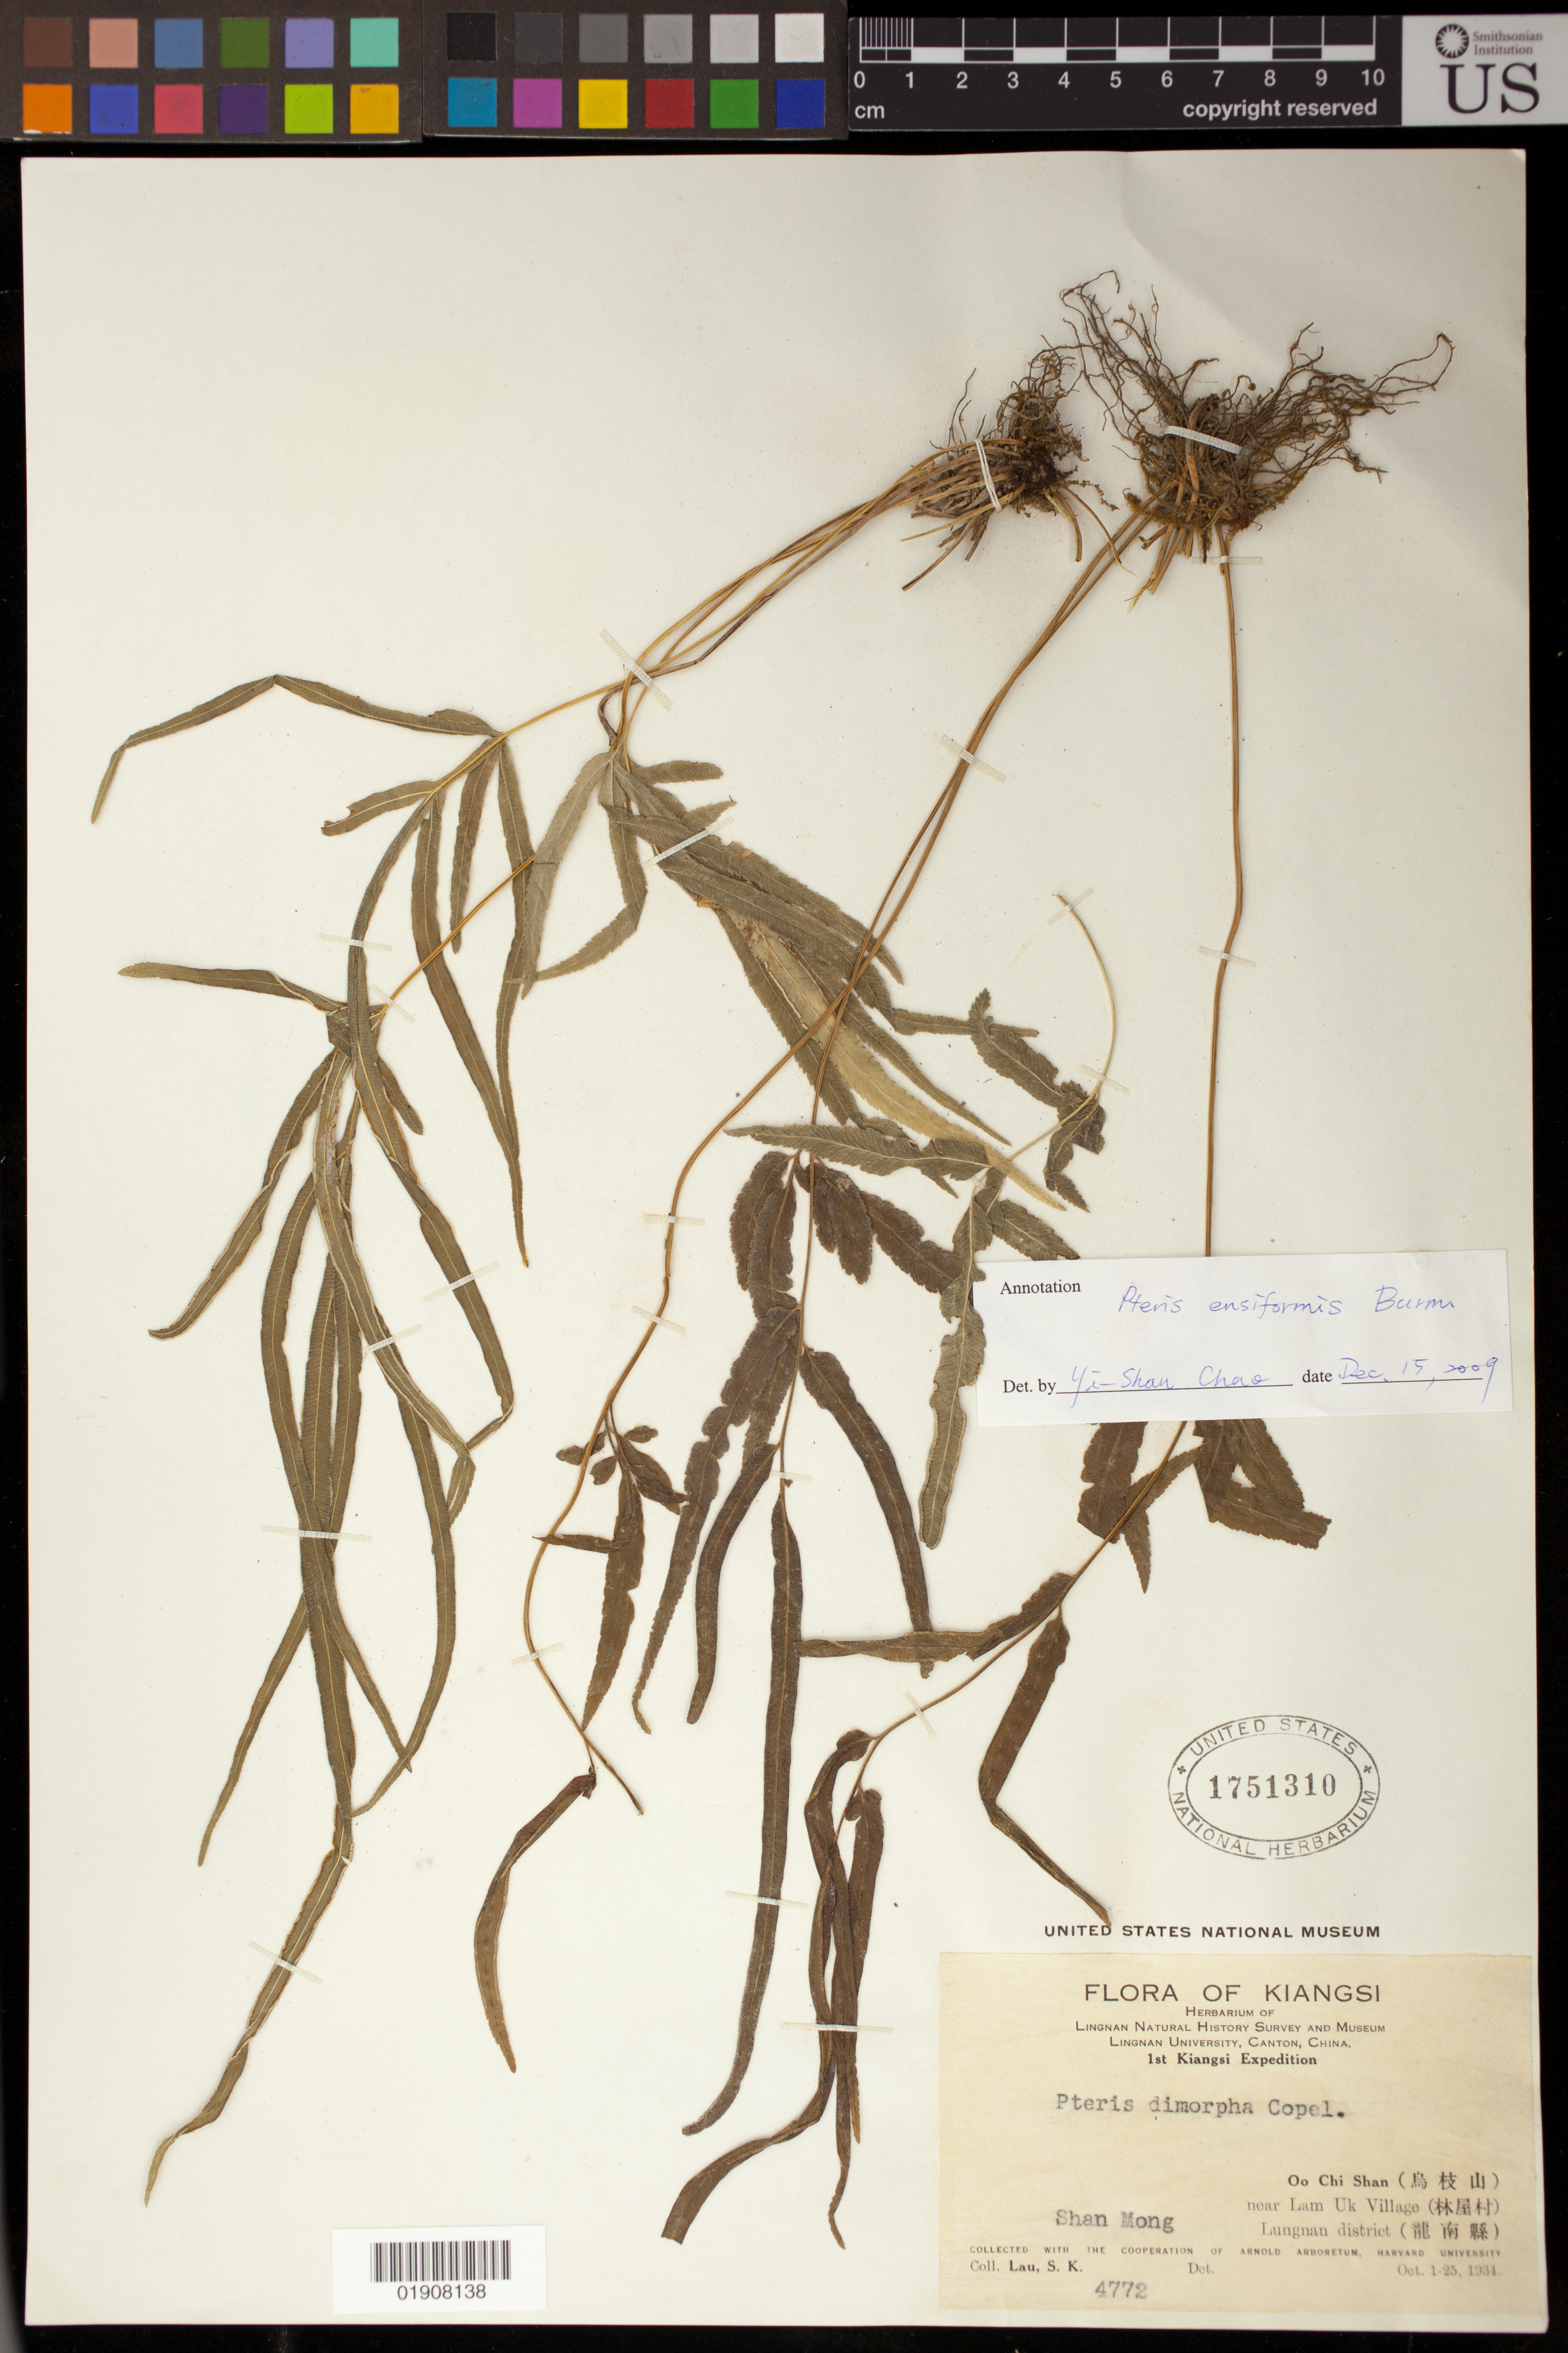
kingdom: Plantae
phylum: Tracheophyta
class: Polypodiopsida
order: Polypodiales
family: Pteridaceae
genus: Pteris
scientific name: Pteris ensiformis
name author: Burm. f.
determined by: Chao, Yi-Shan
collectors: S. K. Lau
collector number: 4772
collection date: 1934-10-01/1934-10-25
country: China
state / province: Jiangxi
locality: Kiangsi, Oo Chi Shan (X), Shan Mong near Lam Uk Village (X), Lungnan district (X)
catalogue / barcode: US 1751310